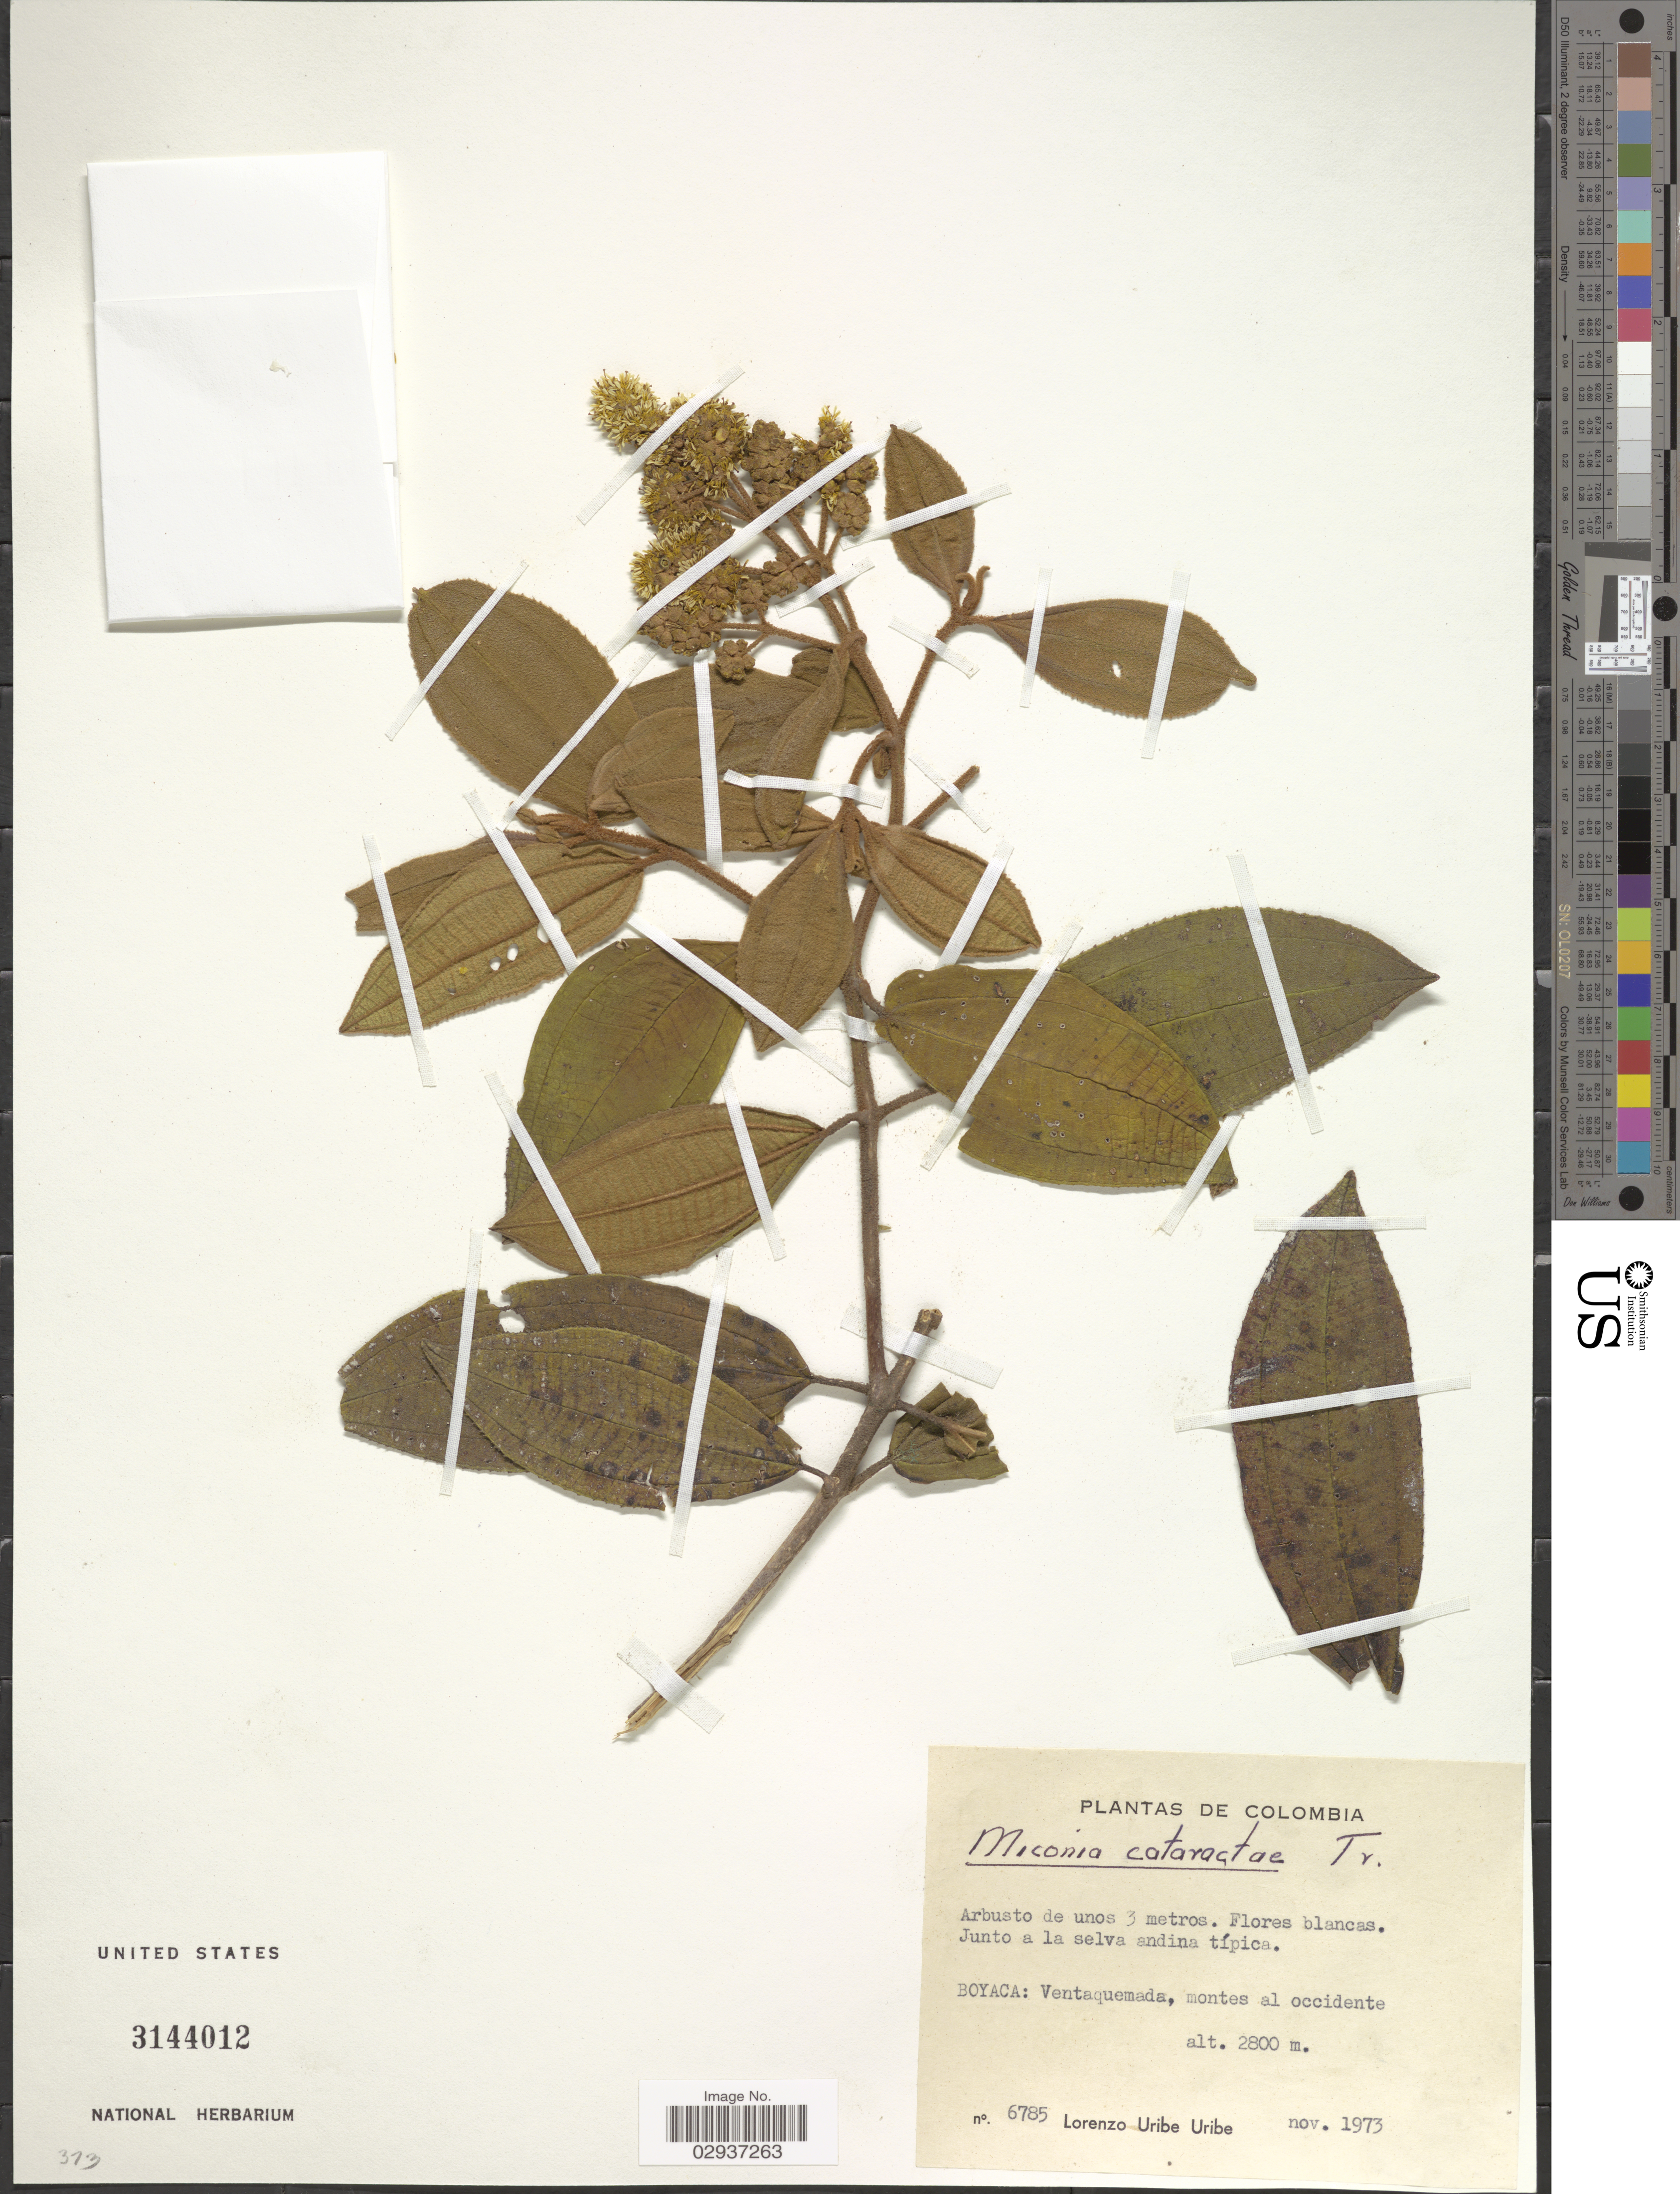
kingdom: Plantae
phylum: Tracheophyta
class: Magnoliopsida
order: Myrtales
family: Melastomataceae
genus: Miconia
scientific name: Miconia cataractae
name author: Triana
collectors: L. Uribe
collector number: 6785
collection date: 1973-11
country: Colombia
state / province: Boyacá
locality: Boyaca: Ventaquemada, montes al occidente.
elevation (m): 2800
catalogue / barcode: US 3144012